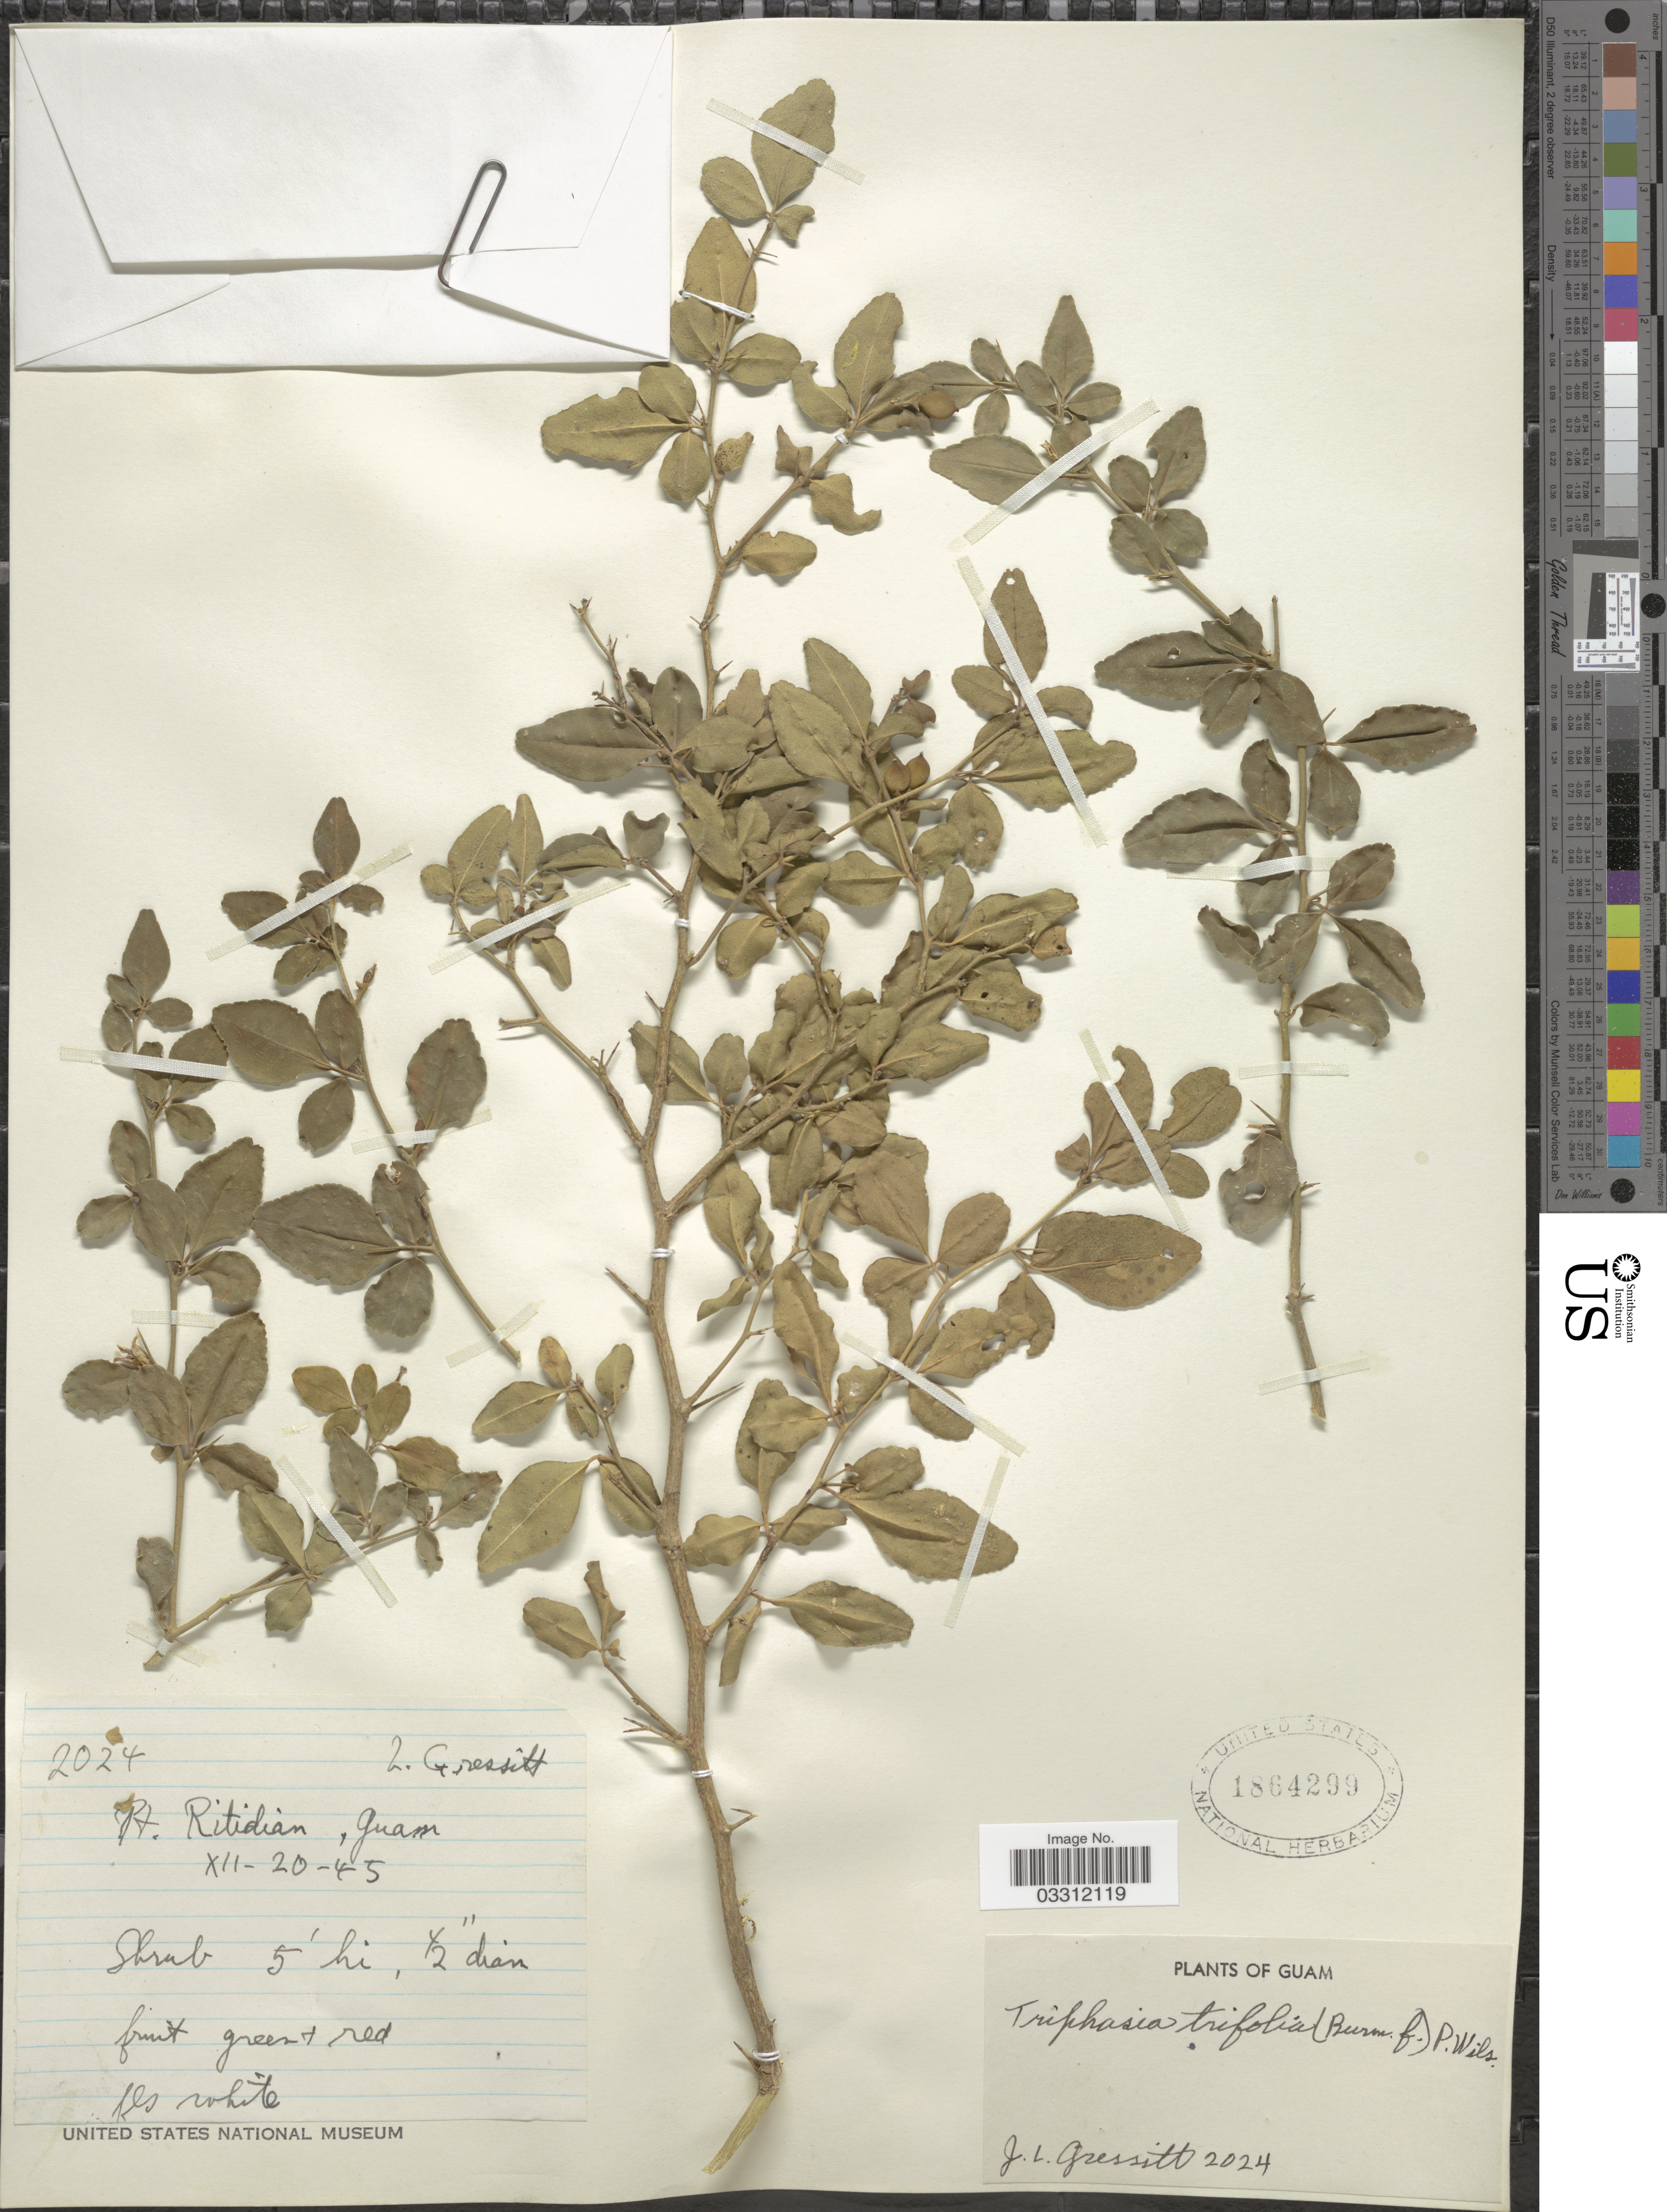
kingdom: Plantae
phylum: Tracheophyta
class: Magnoliopsida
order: Sapindales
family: Rutaceae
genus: Triphasia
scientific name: Triphasia trifolia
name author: (Burm. f.) P. Wilson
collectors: J. Gressitt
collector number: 2024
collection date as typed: Transcribed d/m/y: 20/12/45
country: Guam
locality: Pt. Ritidian.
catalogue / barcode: US 1864299